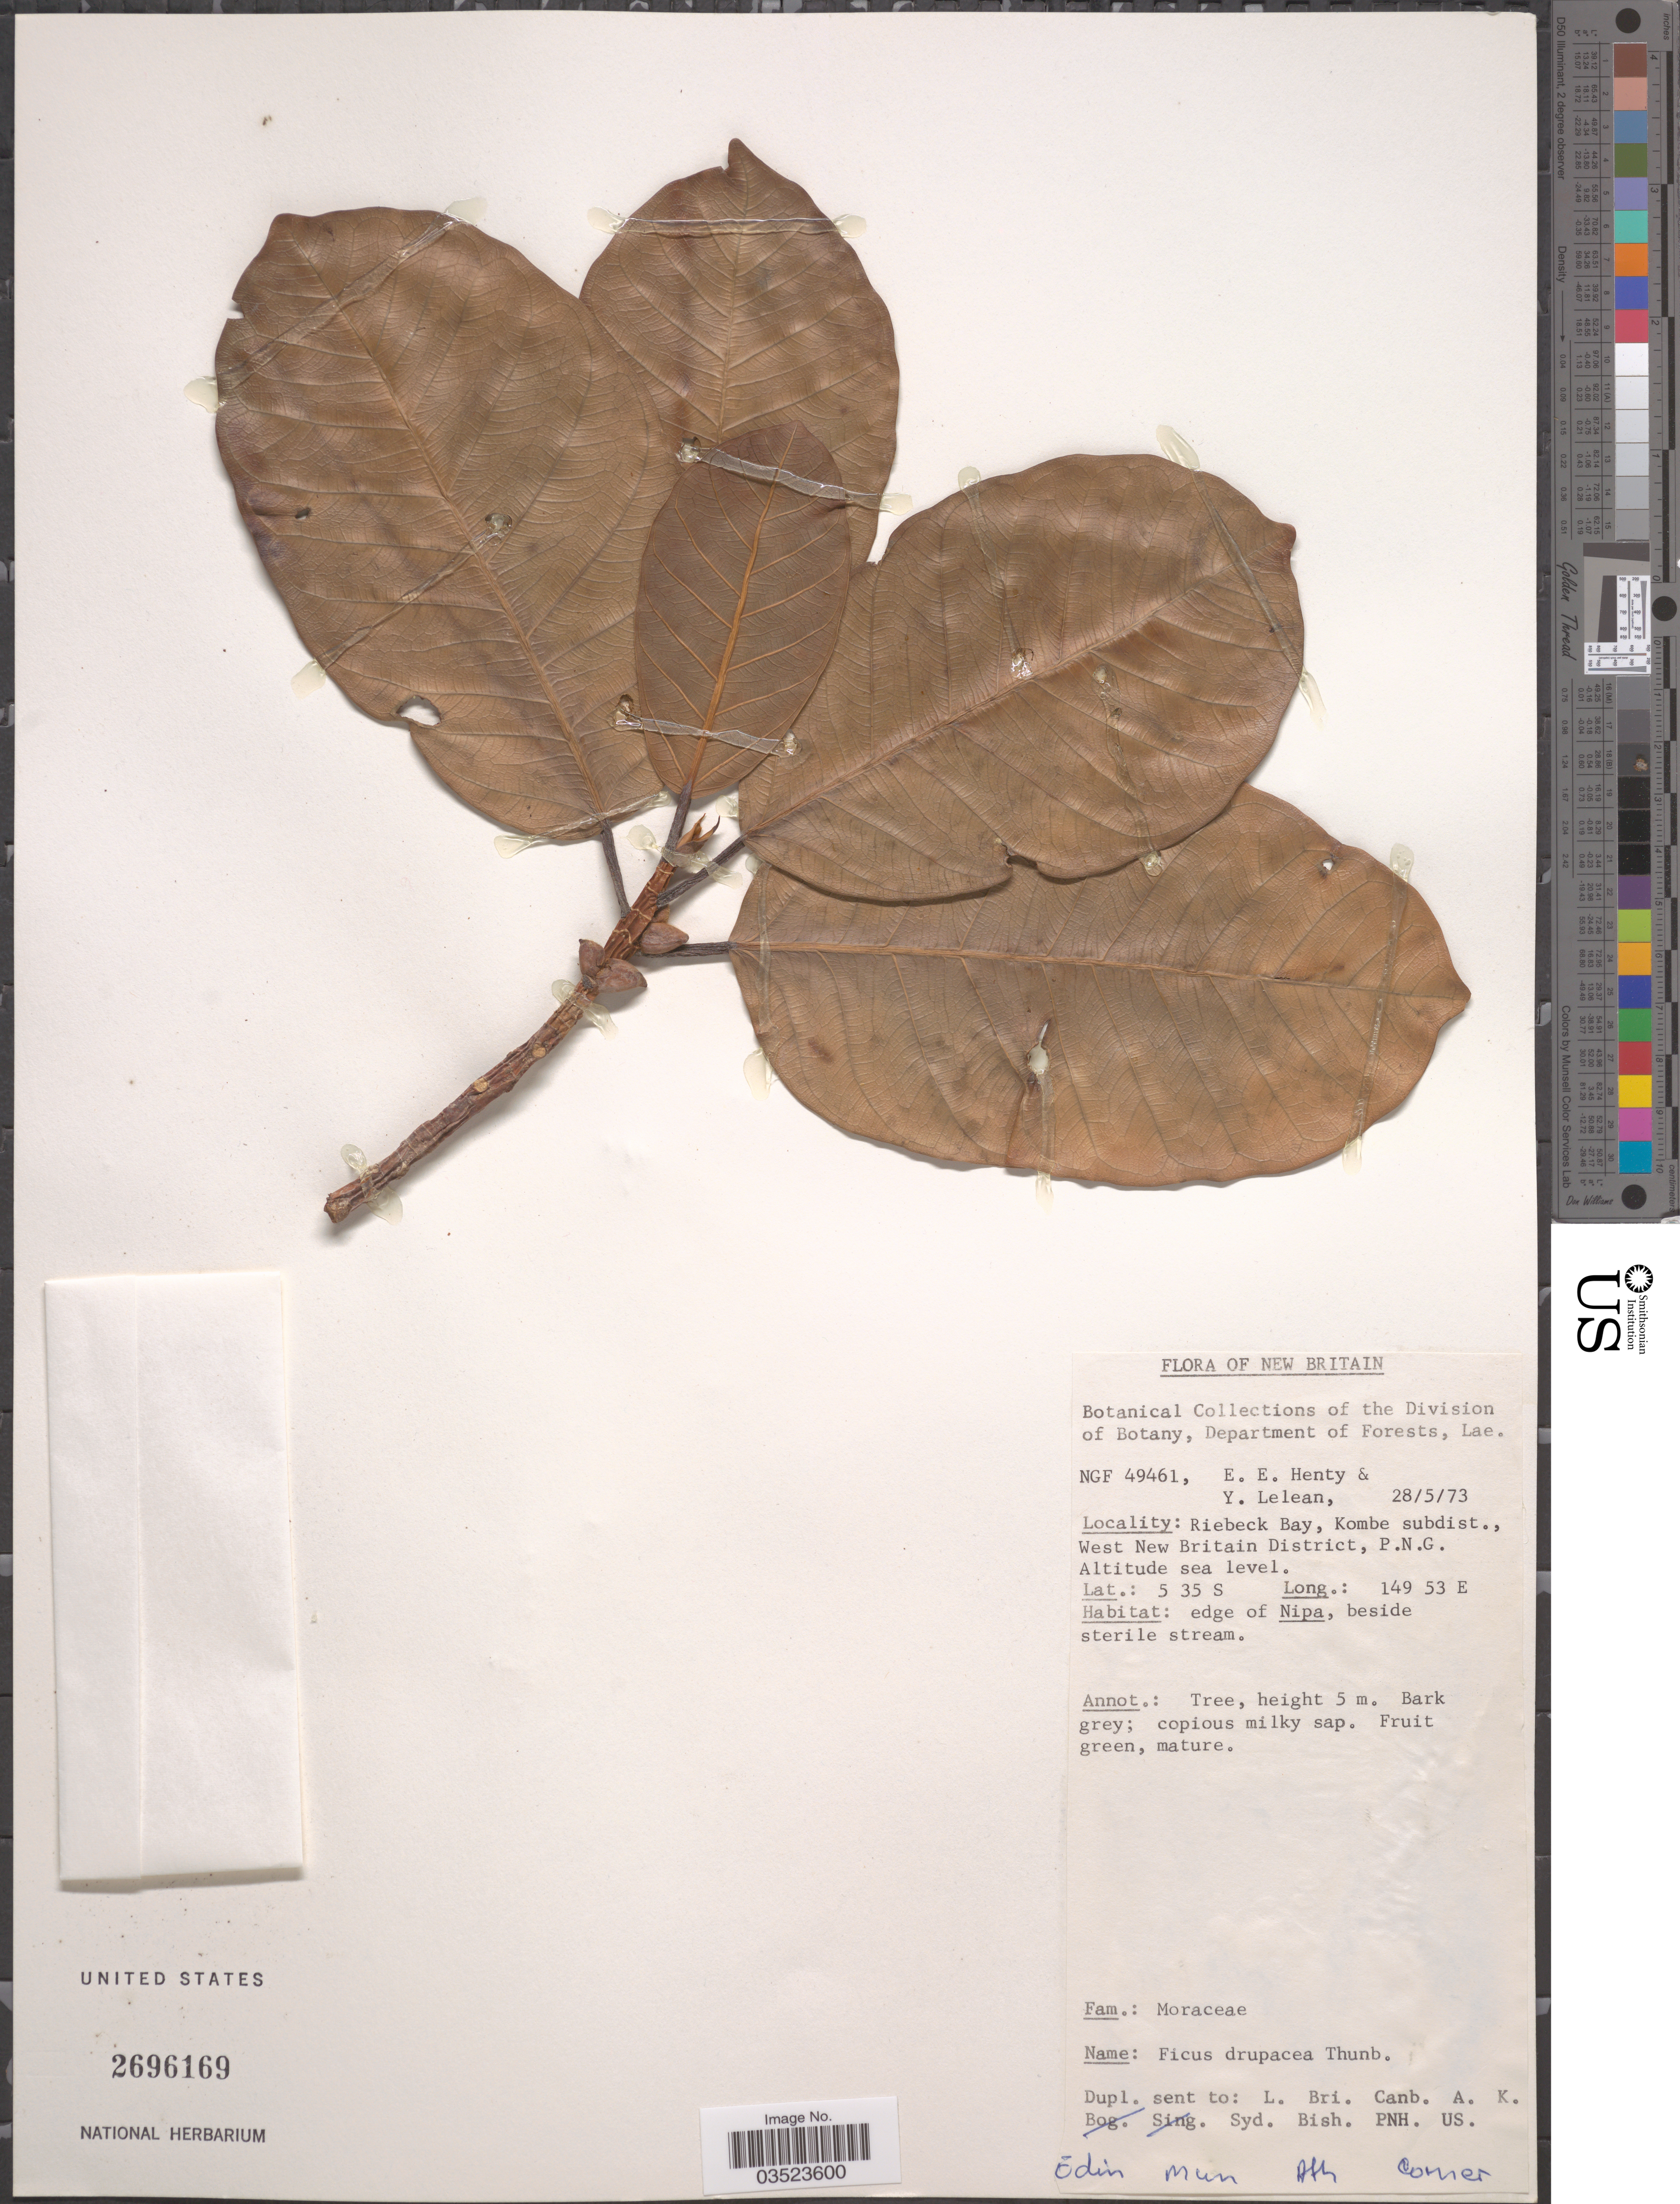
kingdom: Plantae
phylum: Tracheophyta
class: Magnoliopsida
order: Rosales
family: Moraceae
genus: Ficus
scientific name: Ficus drupacea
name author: Thunb.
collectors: E. Henty & Y. Lelean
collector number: NGF49461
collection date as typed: Transcribed d/m/y: 28/5/73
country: Papua New Guinea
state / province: West New Britain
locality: New Britain. Riebeck Bay, Kombe subdist., West New Britain District, P.N.G.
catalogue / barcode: US 2696169